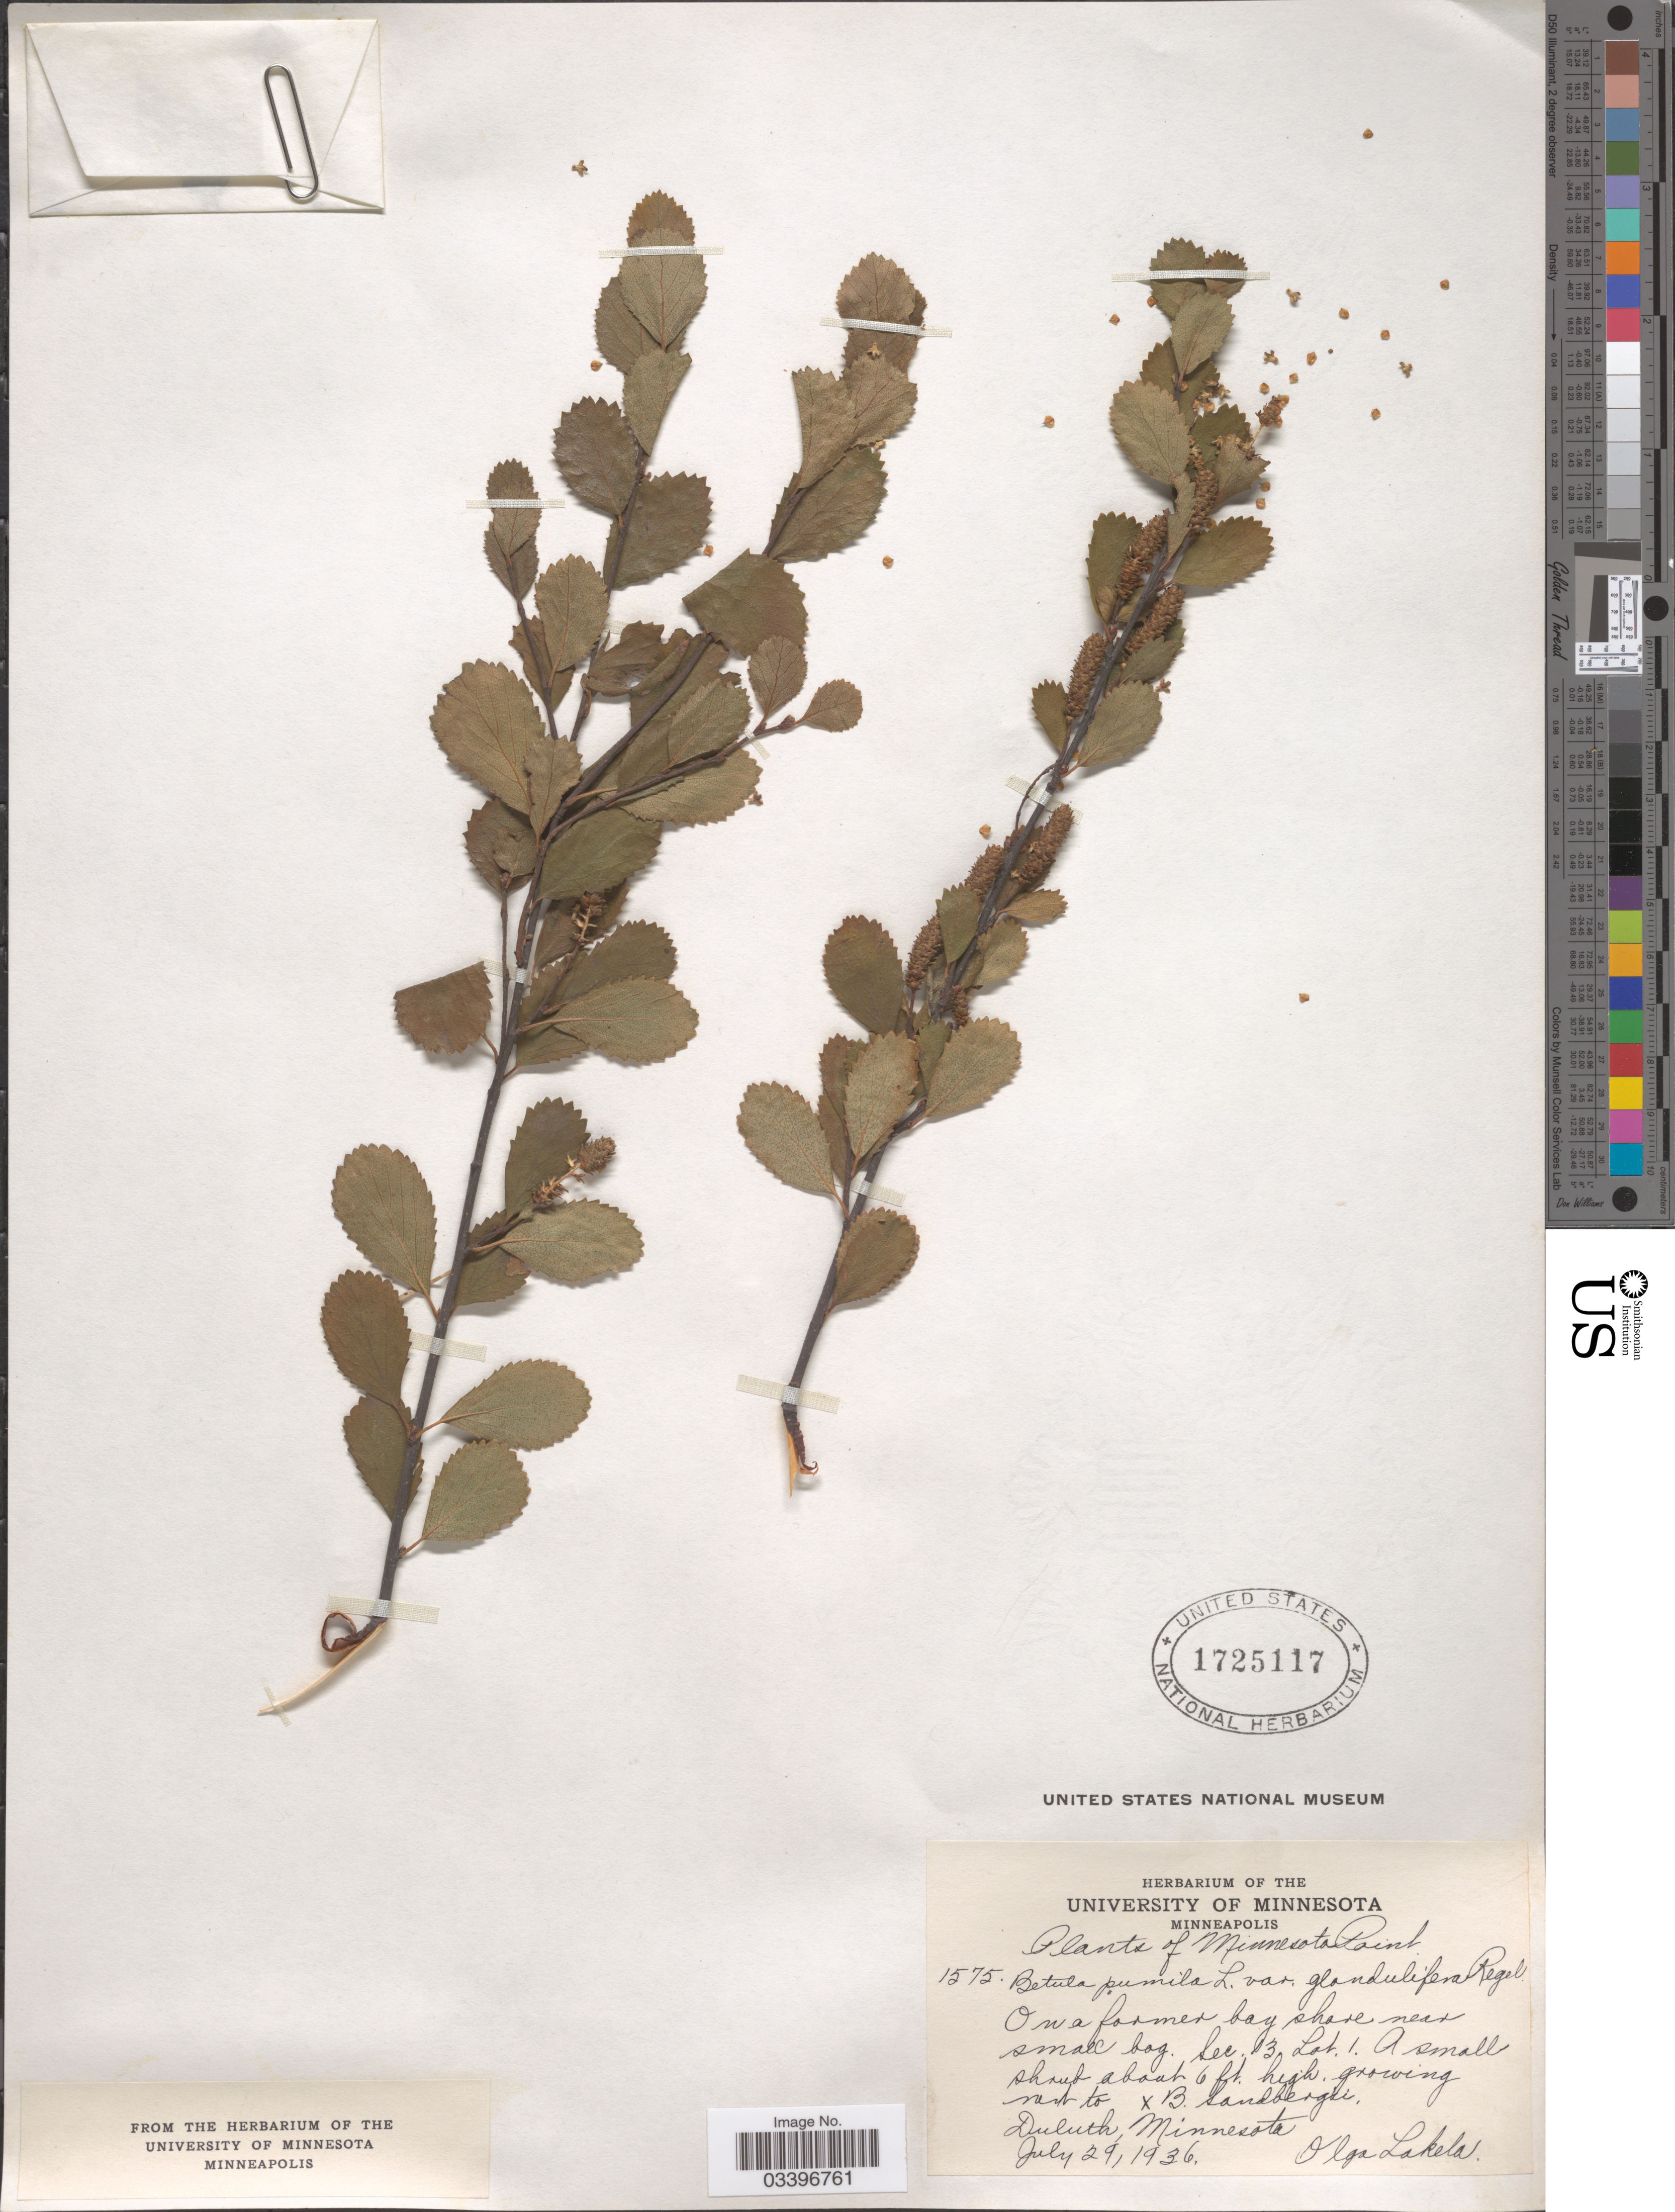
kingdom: Plantae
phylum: Tracheophyta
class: Magnoliopsida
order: Fagales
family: Betulaceae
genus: Betula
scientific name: Betula pumila var. glandulifera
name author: Regel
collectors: O. K. Lakela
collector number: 1575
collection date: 1936-07-29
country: United States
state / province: Minnesota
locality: Minnesota Point. On a farmer bay shore near small bog. Sec. 13 Lot. 1. Duluth.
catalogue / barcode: US 1725117